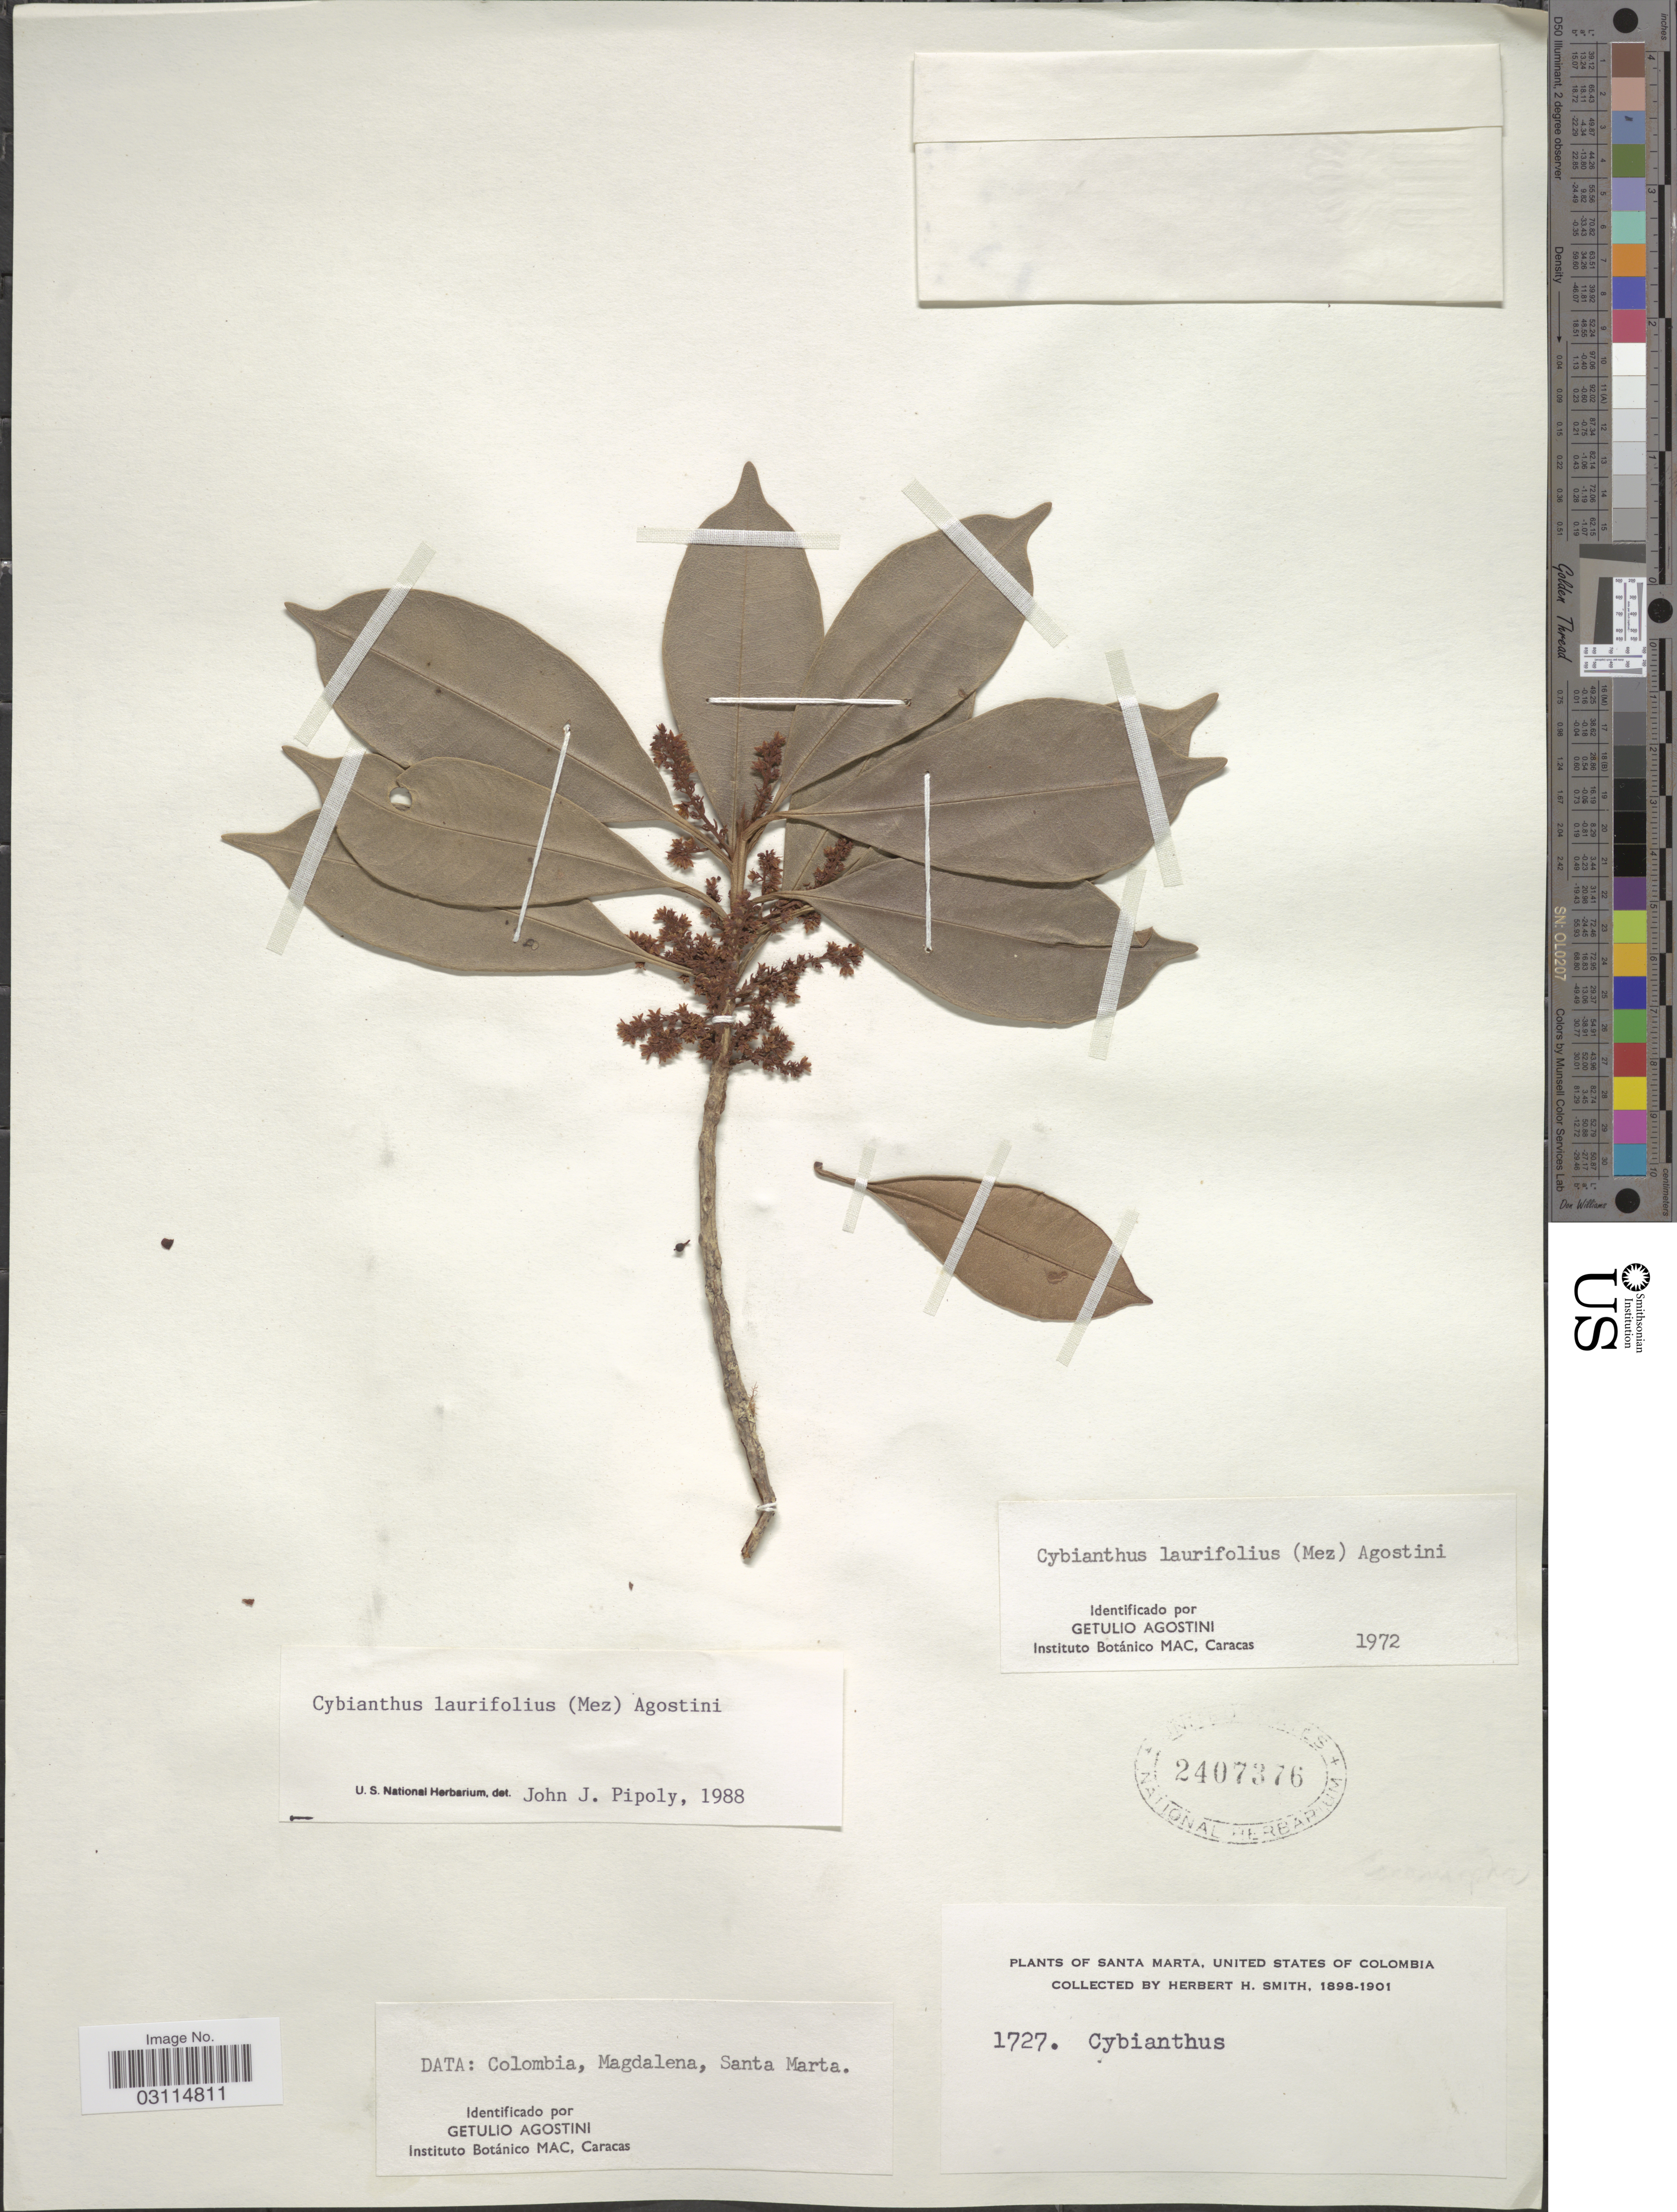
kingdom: Plantae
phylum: Tracheophyta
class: Magnoliopsida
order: Ericales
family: Primulaceae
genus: Cybianthus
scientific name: Cybianthus laurifolius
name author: (Mez) G. Agostini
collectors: Herbert H. Smith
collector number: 1727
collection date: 1898/1901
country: Colombia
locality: Santa Marta, United States of Colombia.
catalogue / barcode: US 2407376